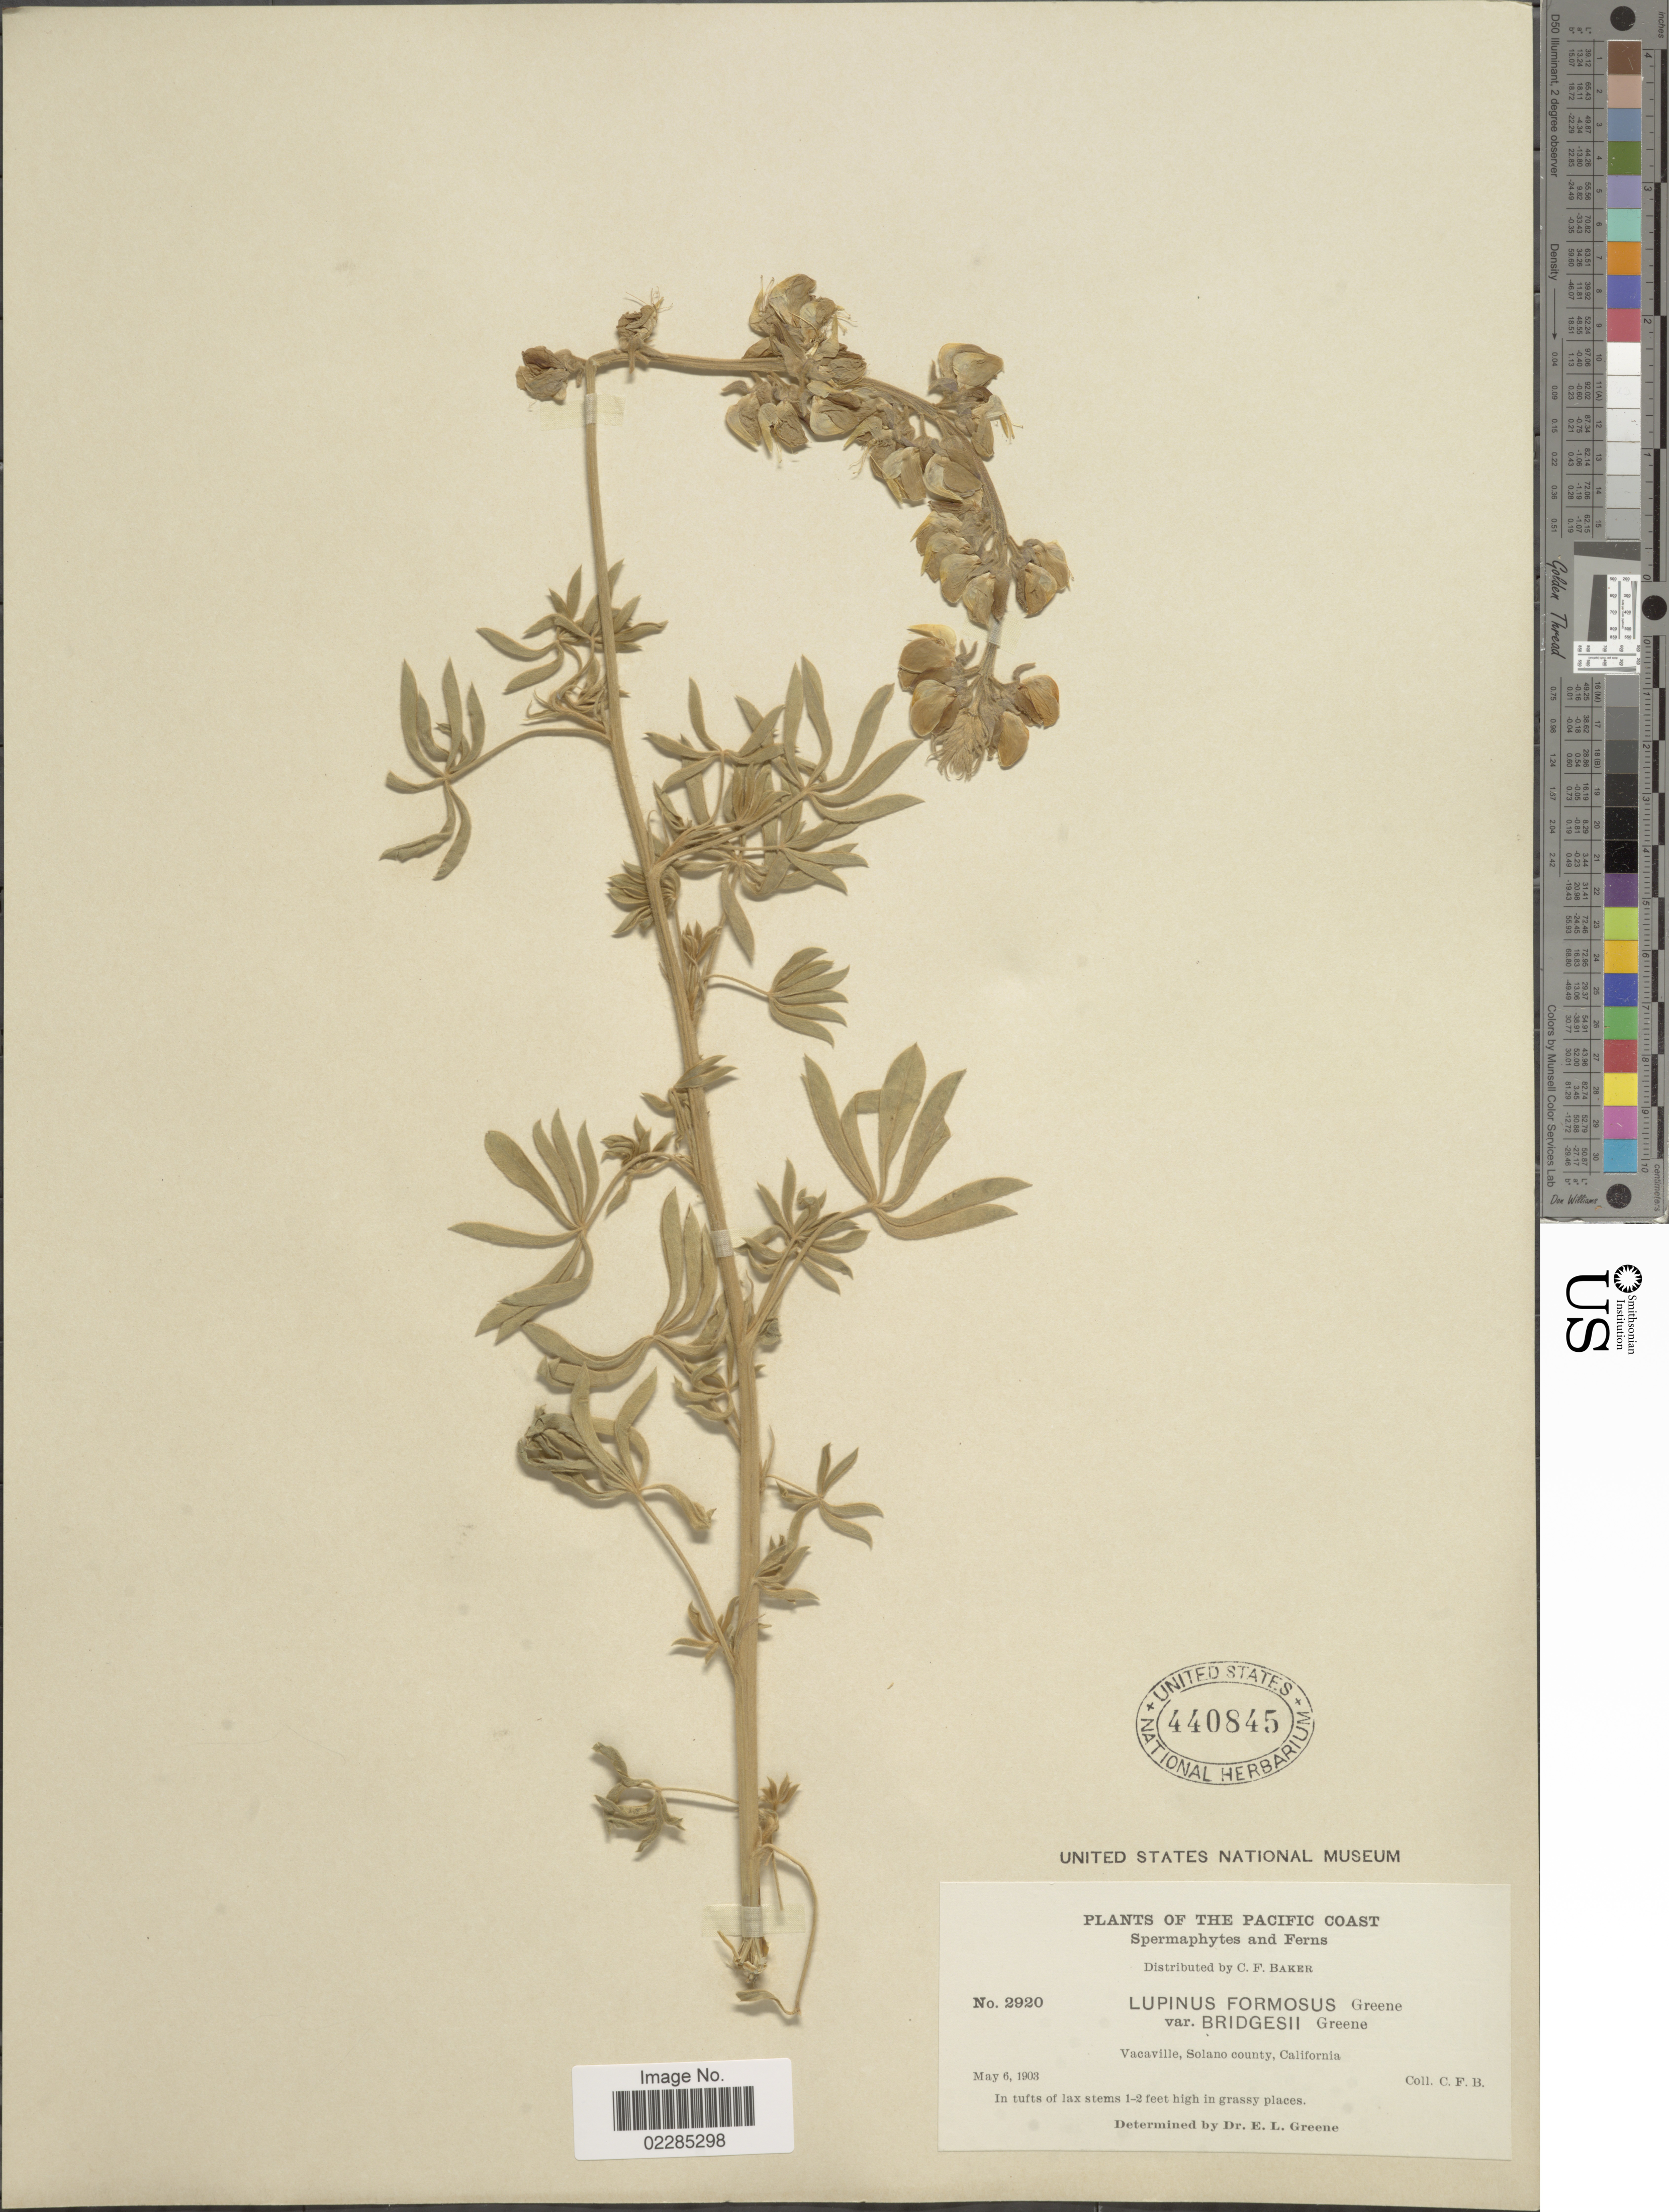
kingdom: Plantae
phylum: Tracheophyta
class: Magnoliopsida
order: Fabales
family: Fabaceae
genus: Lupinus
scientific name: Lupinus formosus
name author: Greene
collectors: C. F. Baker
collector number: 2920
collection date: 1903-05-06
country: United States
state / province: California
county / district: Sonoma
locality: The Pacific Coast, Spermaphytes and Ferns, Vacaville, Solono county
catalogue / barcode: US 440845